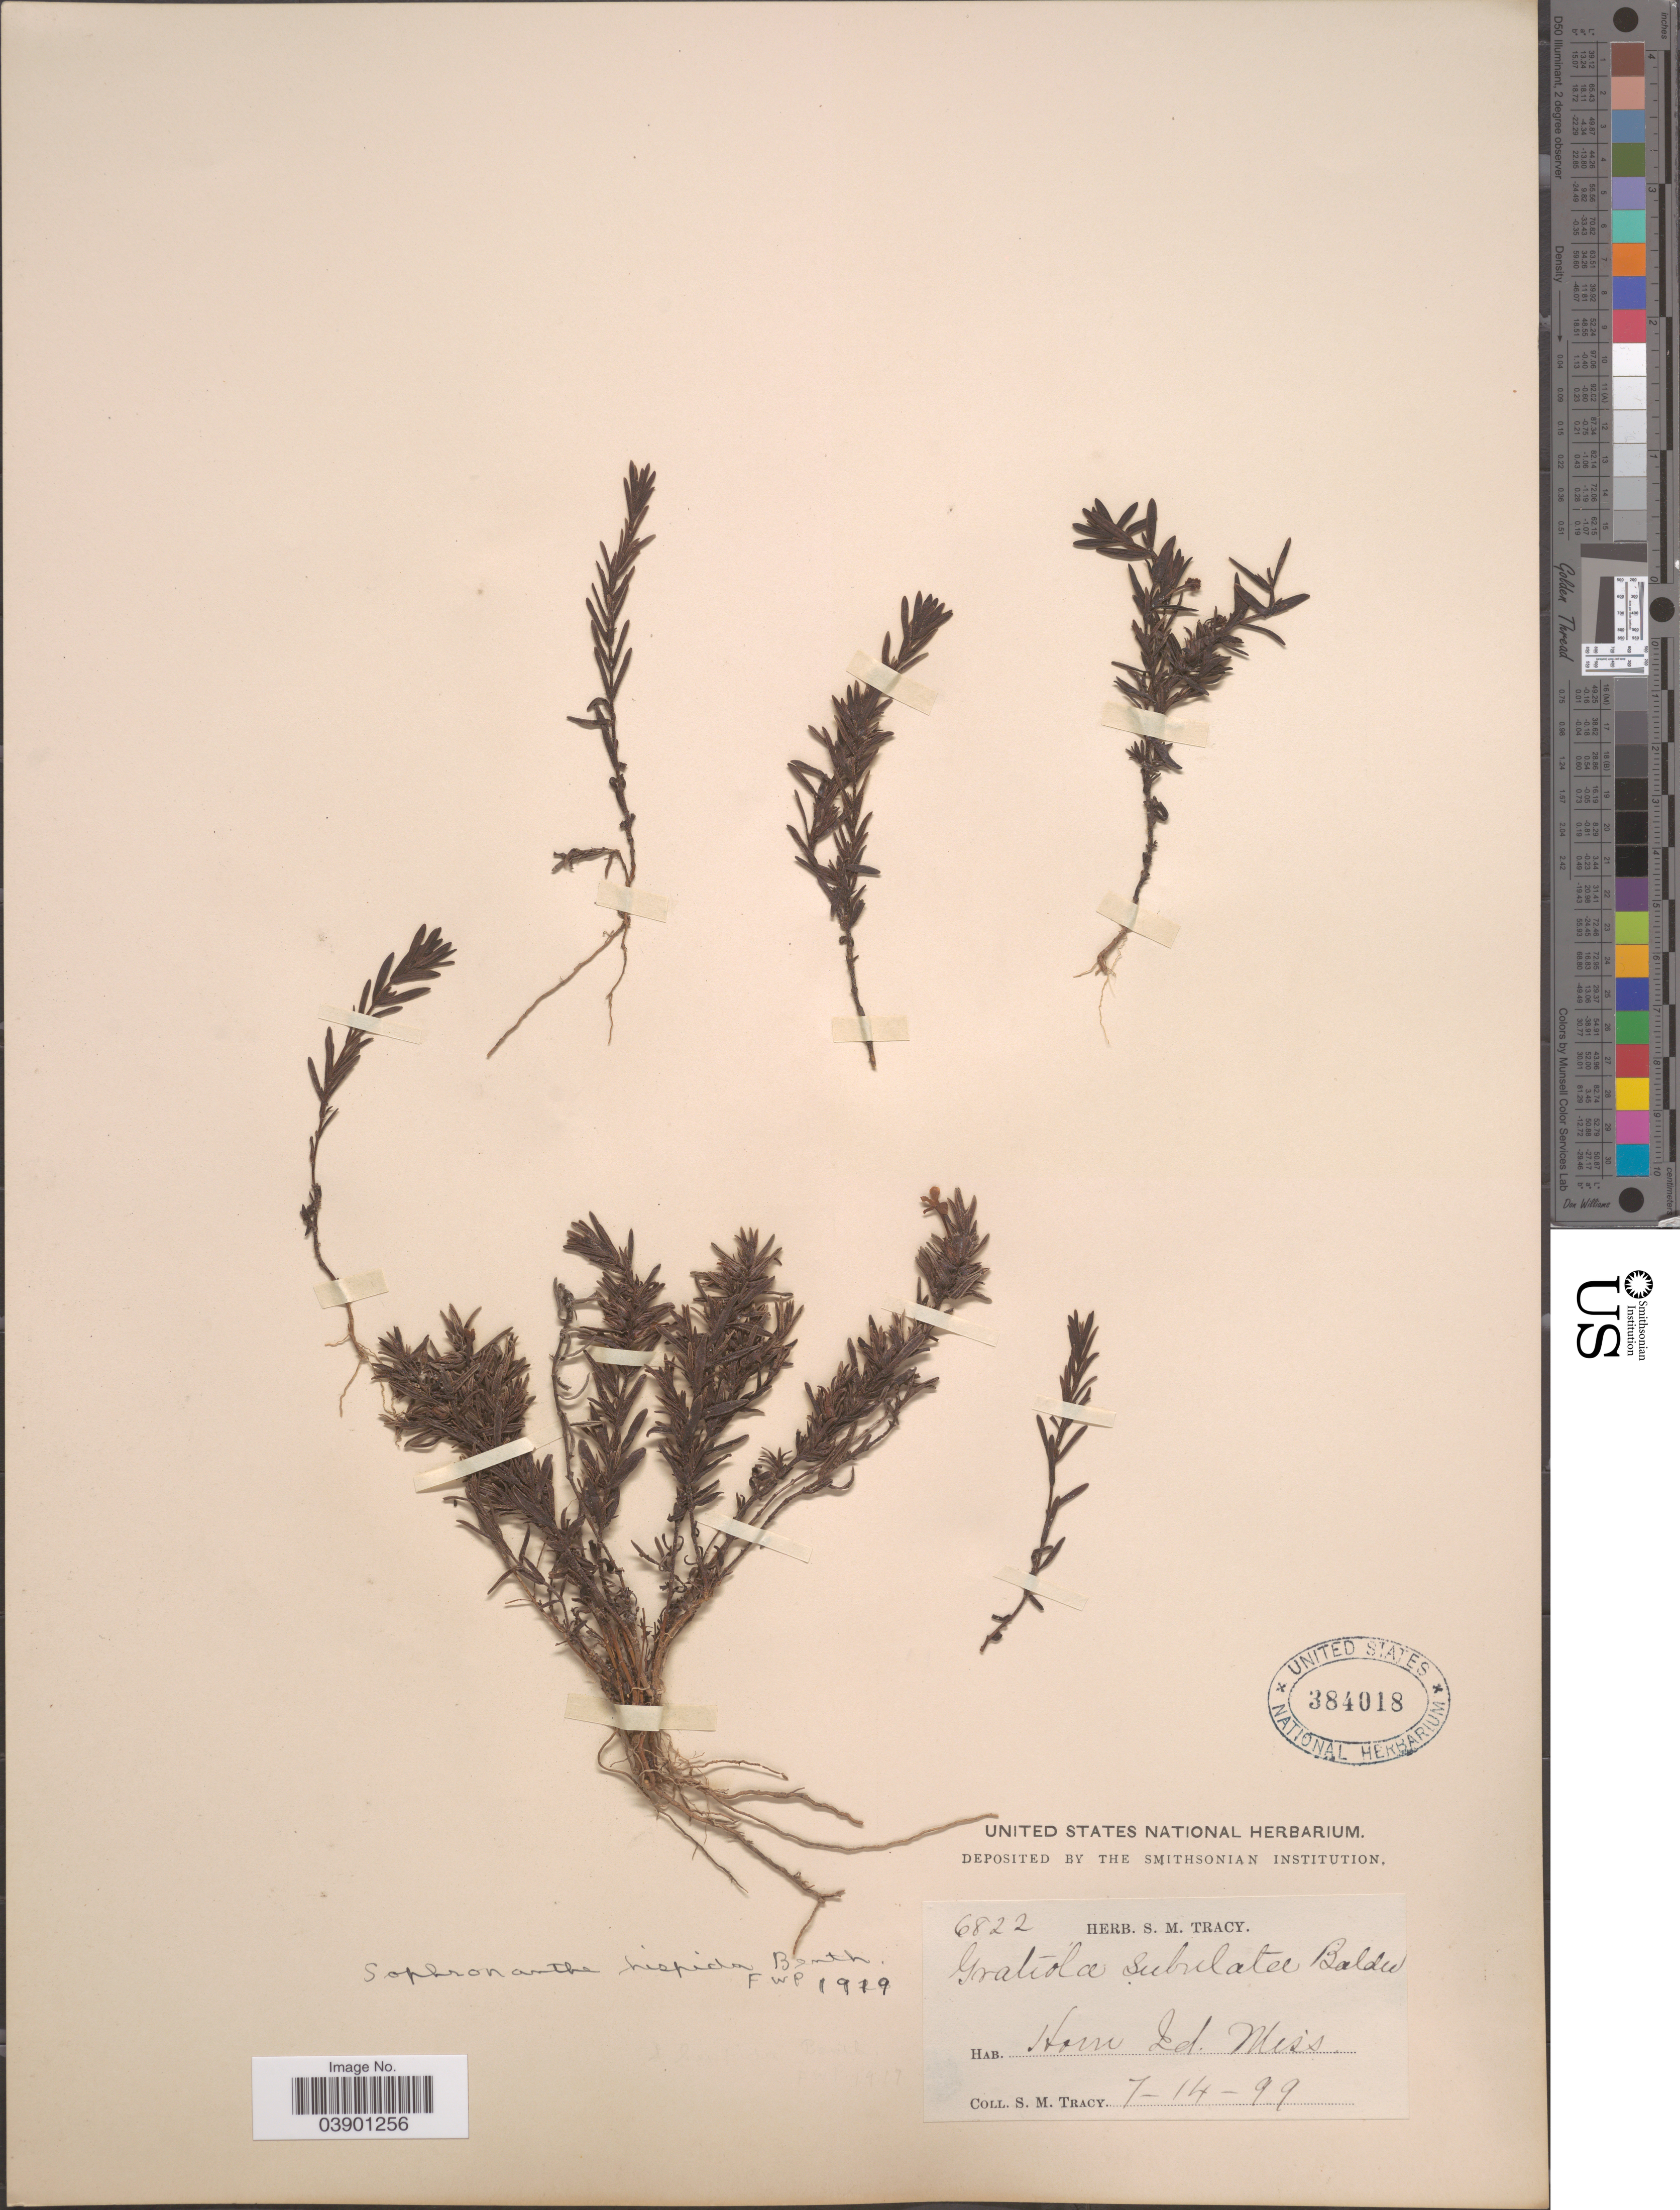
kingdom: Plantae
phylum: Tracheophyta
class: Magnoliopsida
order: Lamiales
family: Plantaginaceae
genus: Sophronanthe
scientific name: Sophronanthe hispida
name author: Benth. ex Lindl.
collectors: S. M. Tracy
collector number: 6822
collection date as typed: Transcribed d/m/y: 14/7/99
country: United States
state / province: Mississippi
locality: Horn Id.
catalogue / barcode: US 384018